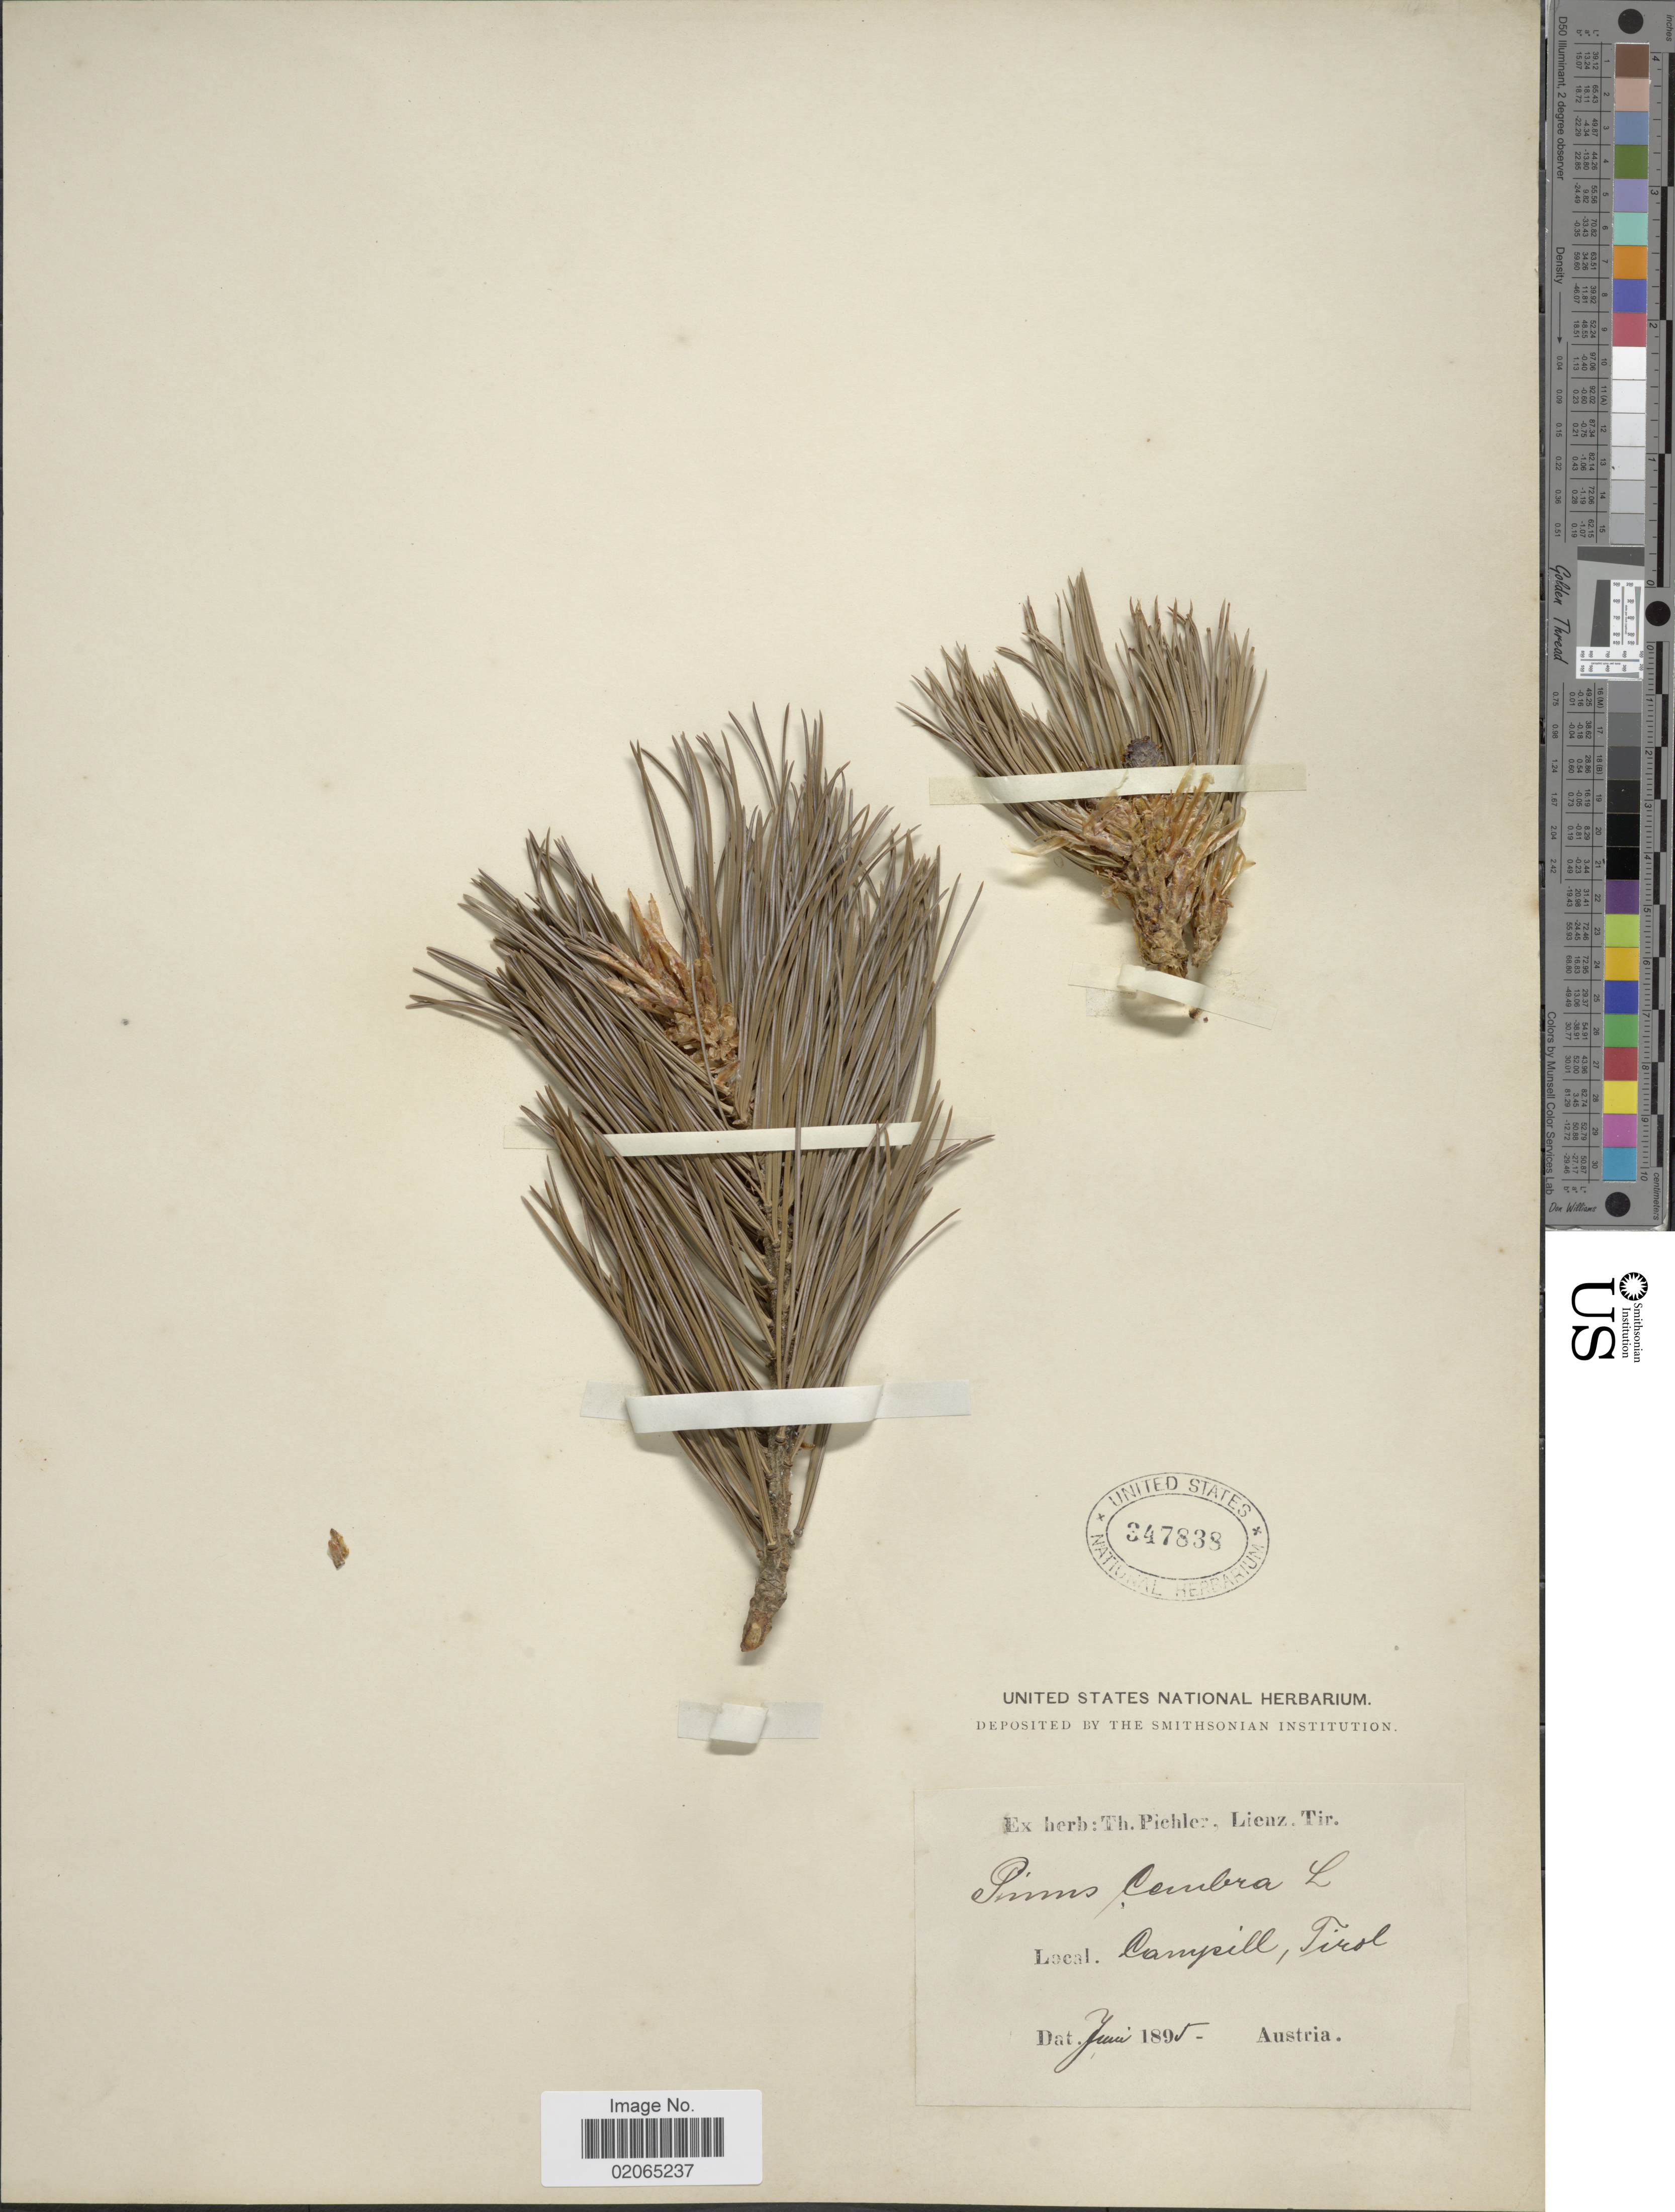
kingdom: Plantae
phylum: Tracheophyta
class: Pinopsida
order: Pinales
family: Pinaceae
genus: Pinus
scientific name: Pinus cembra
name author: L.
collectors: ex herb. T. Pichler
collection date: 1895-06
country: Austria / Italy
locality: Campill, Tirol [interpreted]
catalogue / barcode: US 347838